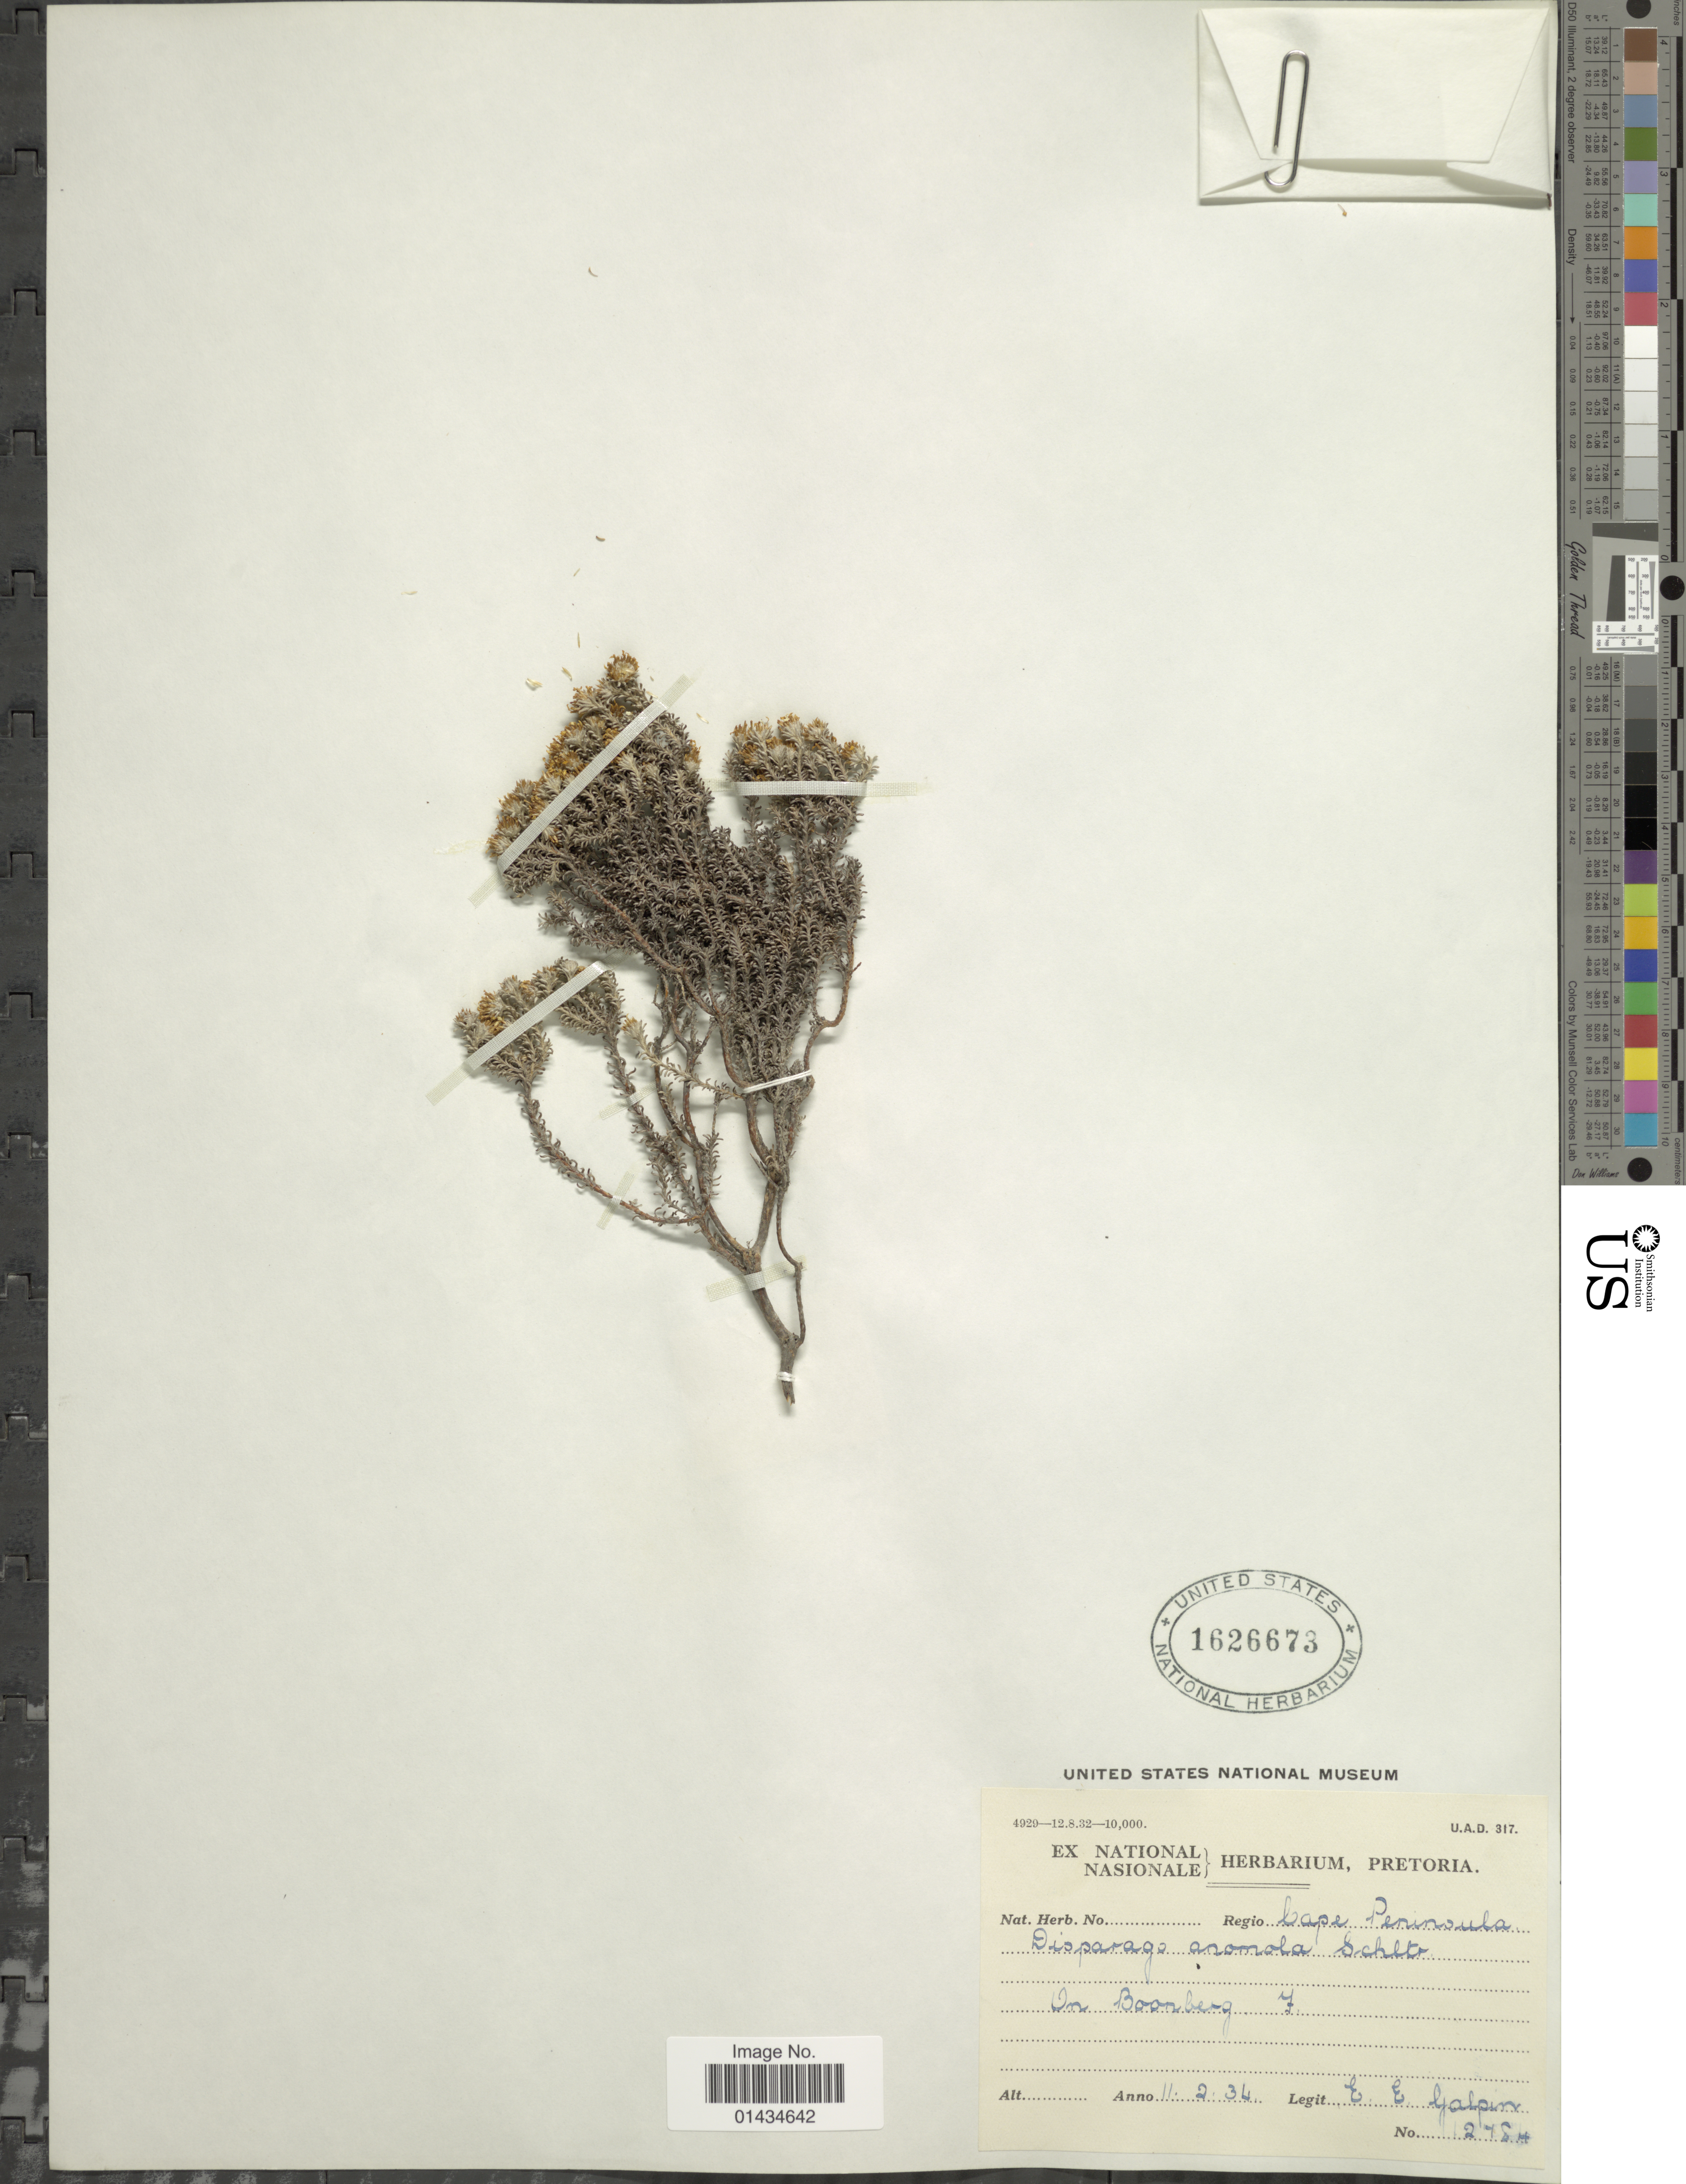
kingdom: Plantae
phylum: Tracheophyta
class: Magnoliopsida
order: Asterales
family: Asteraceae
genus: Disparago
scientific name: Disparago anomala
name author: Schltr. ex Levyns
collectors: E. Galpin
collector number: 12784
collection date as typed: Transcribed d/m/y: 11/2/34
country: South Africa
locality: Regio Cape Peninsula, in Boonberg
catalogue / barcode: US 1126673